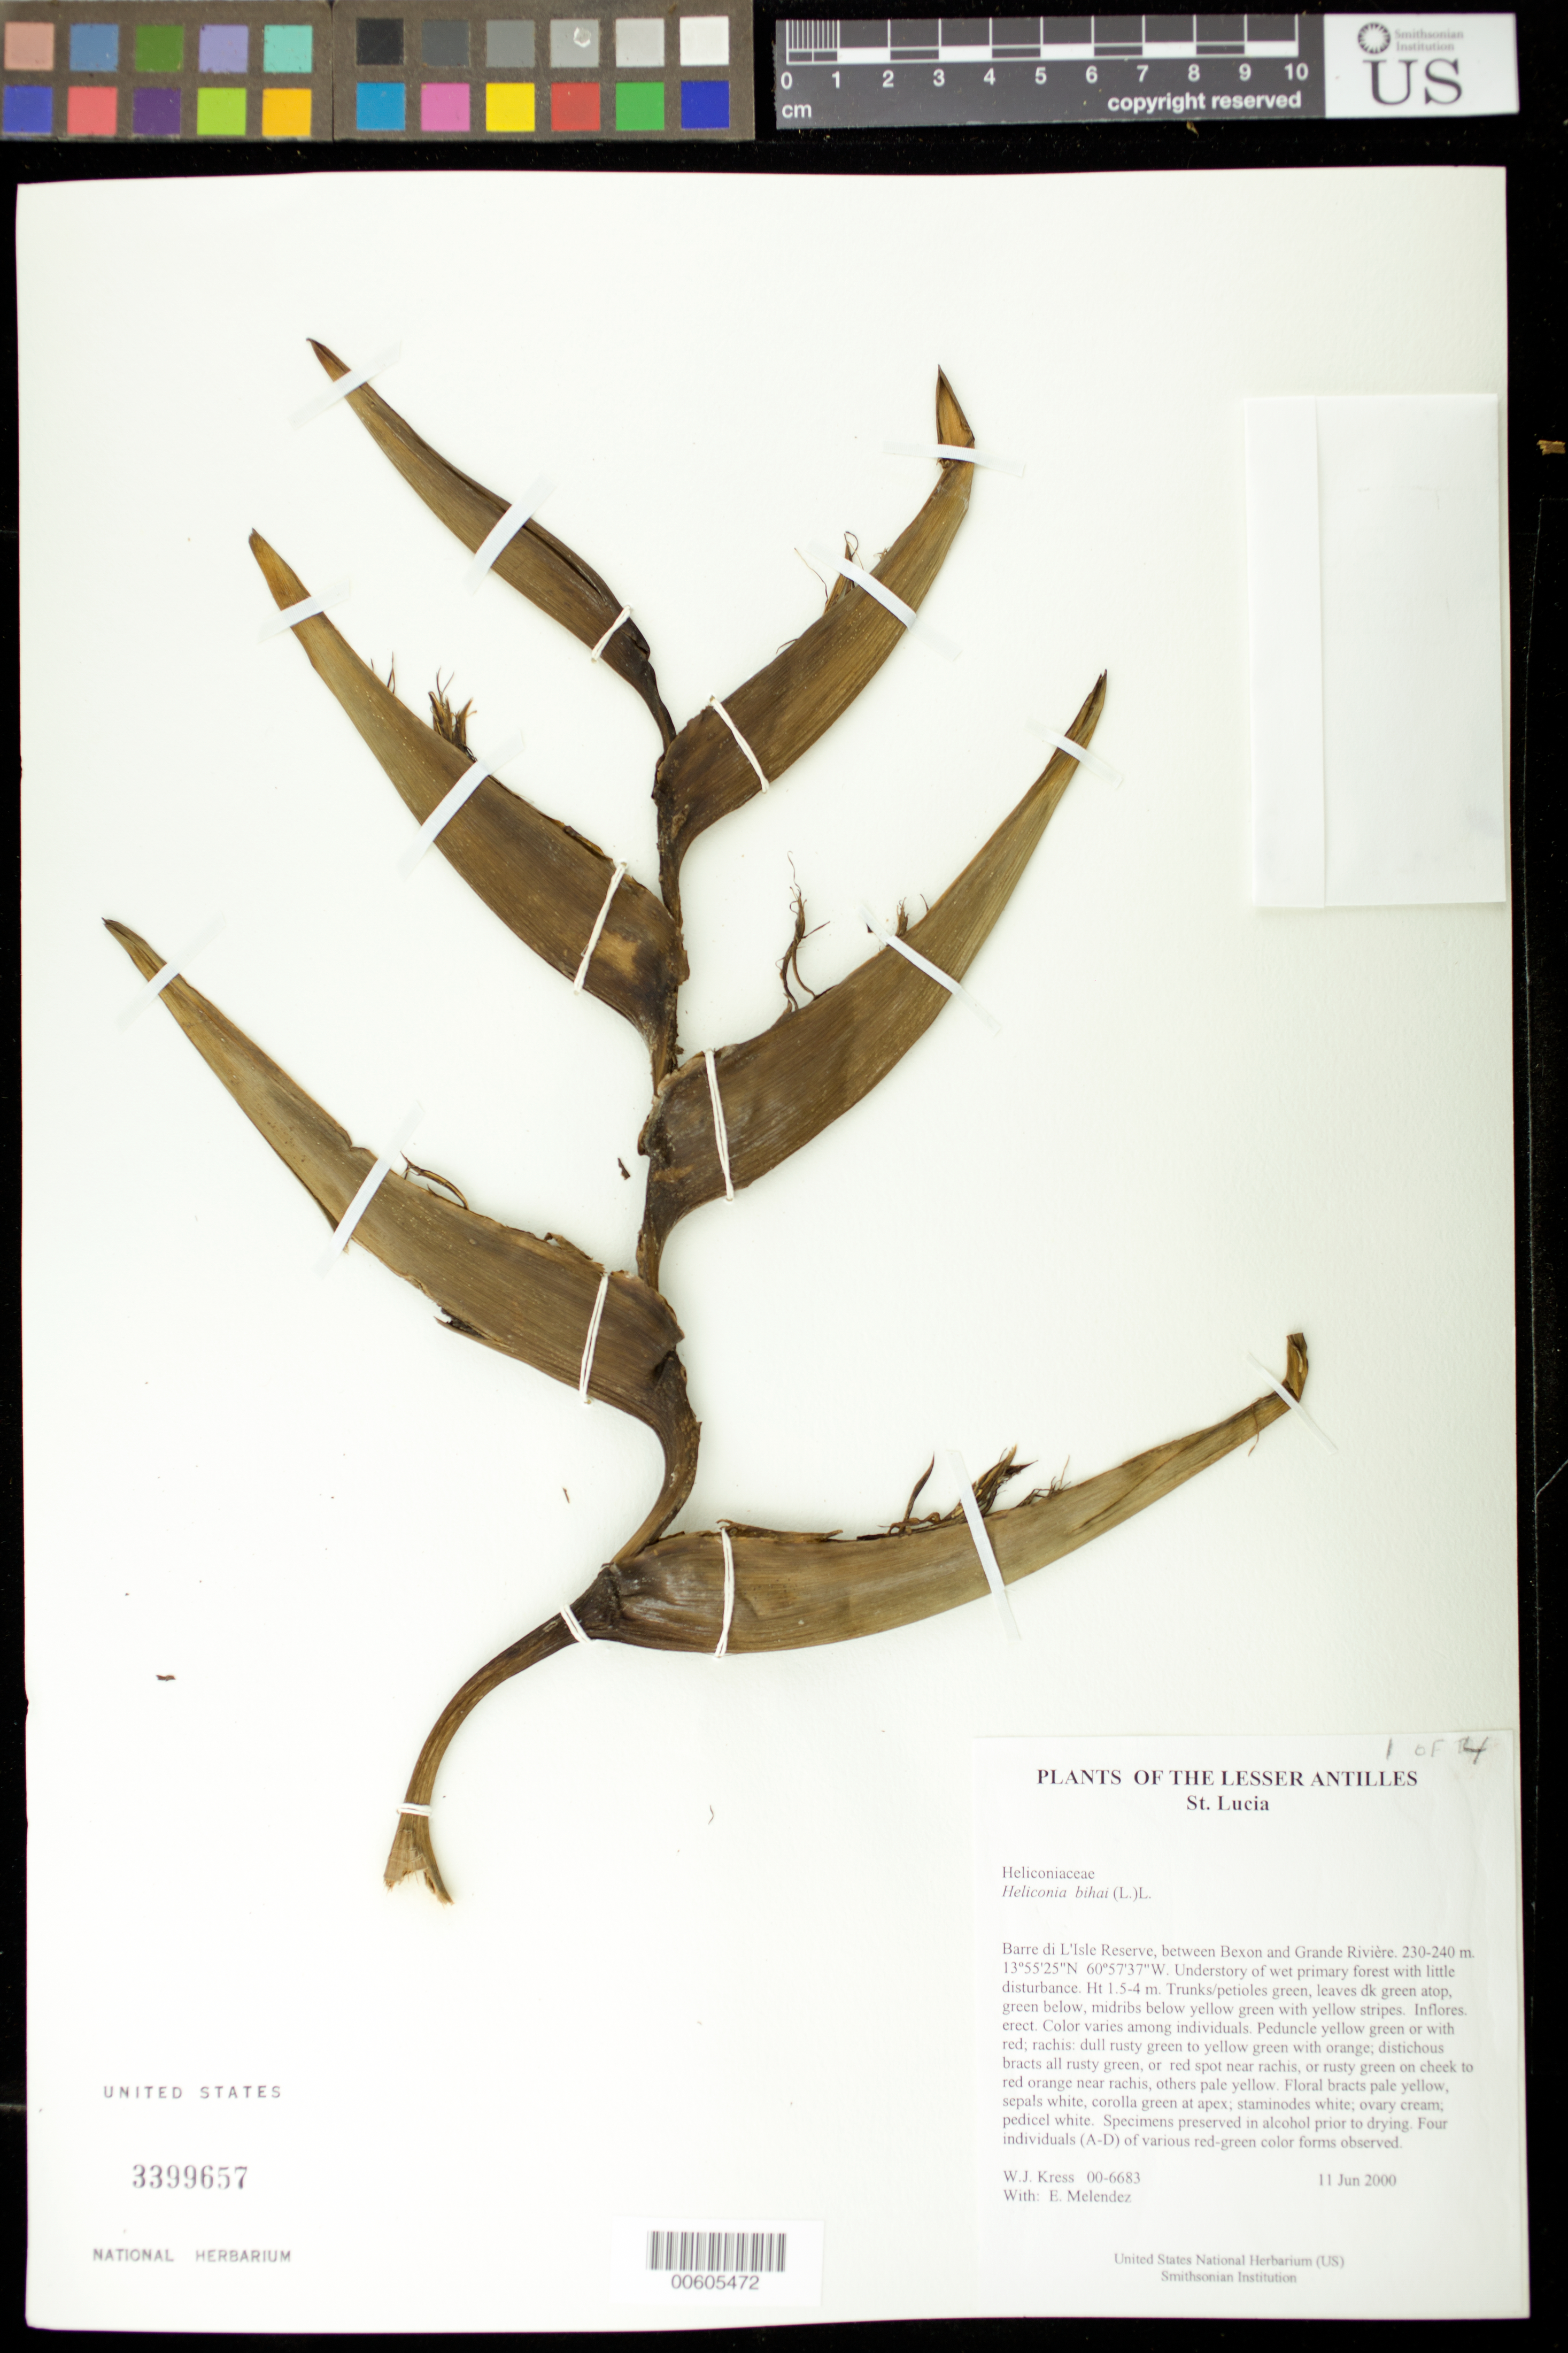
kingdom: Plantae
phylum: Tracheophyta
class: Liliopsida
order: Zingiberales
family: Heliconiaceae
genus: Heliconia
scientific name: Heliconia bihai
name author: (L.) L.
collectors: W. J. Kress, E. Meléndez & E. Temeles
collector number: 00-6683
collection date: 2000-06-11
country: St. Lucia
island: St. Lucia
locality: Barre di L'Isle Reserve, between Bexon and Grande Rivière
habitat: Understory of wet primary forest with little disturbance.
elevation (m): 230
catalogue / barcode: US 3399657